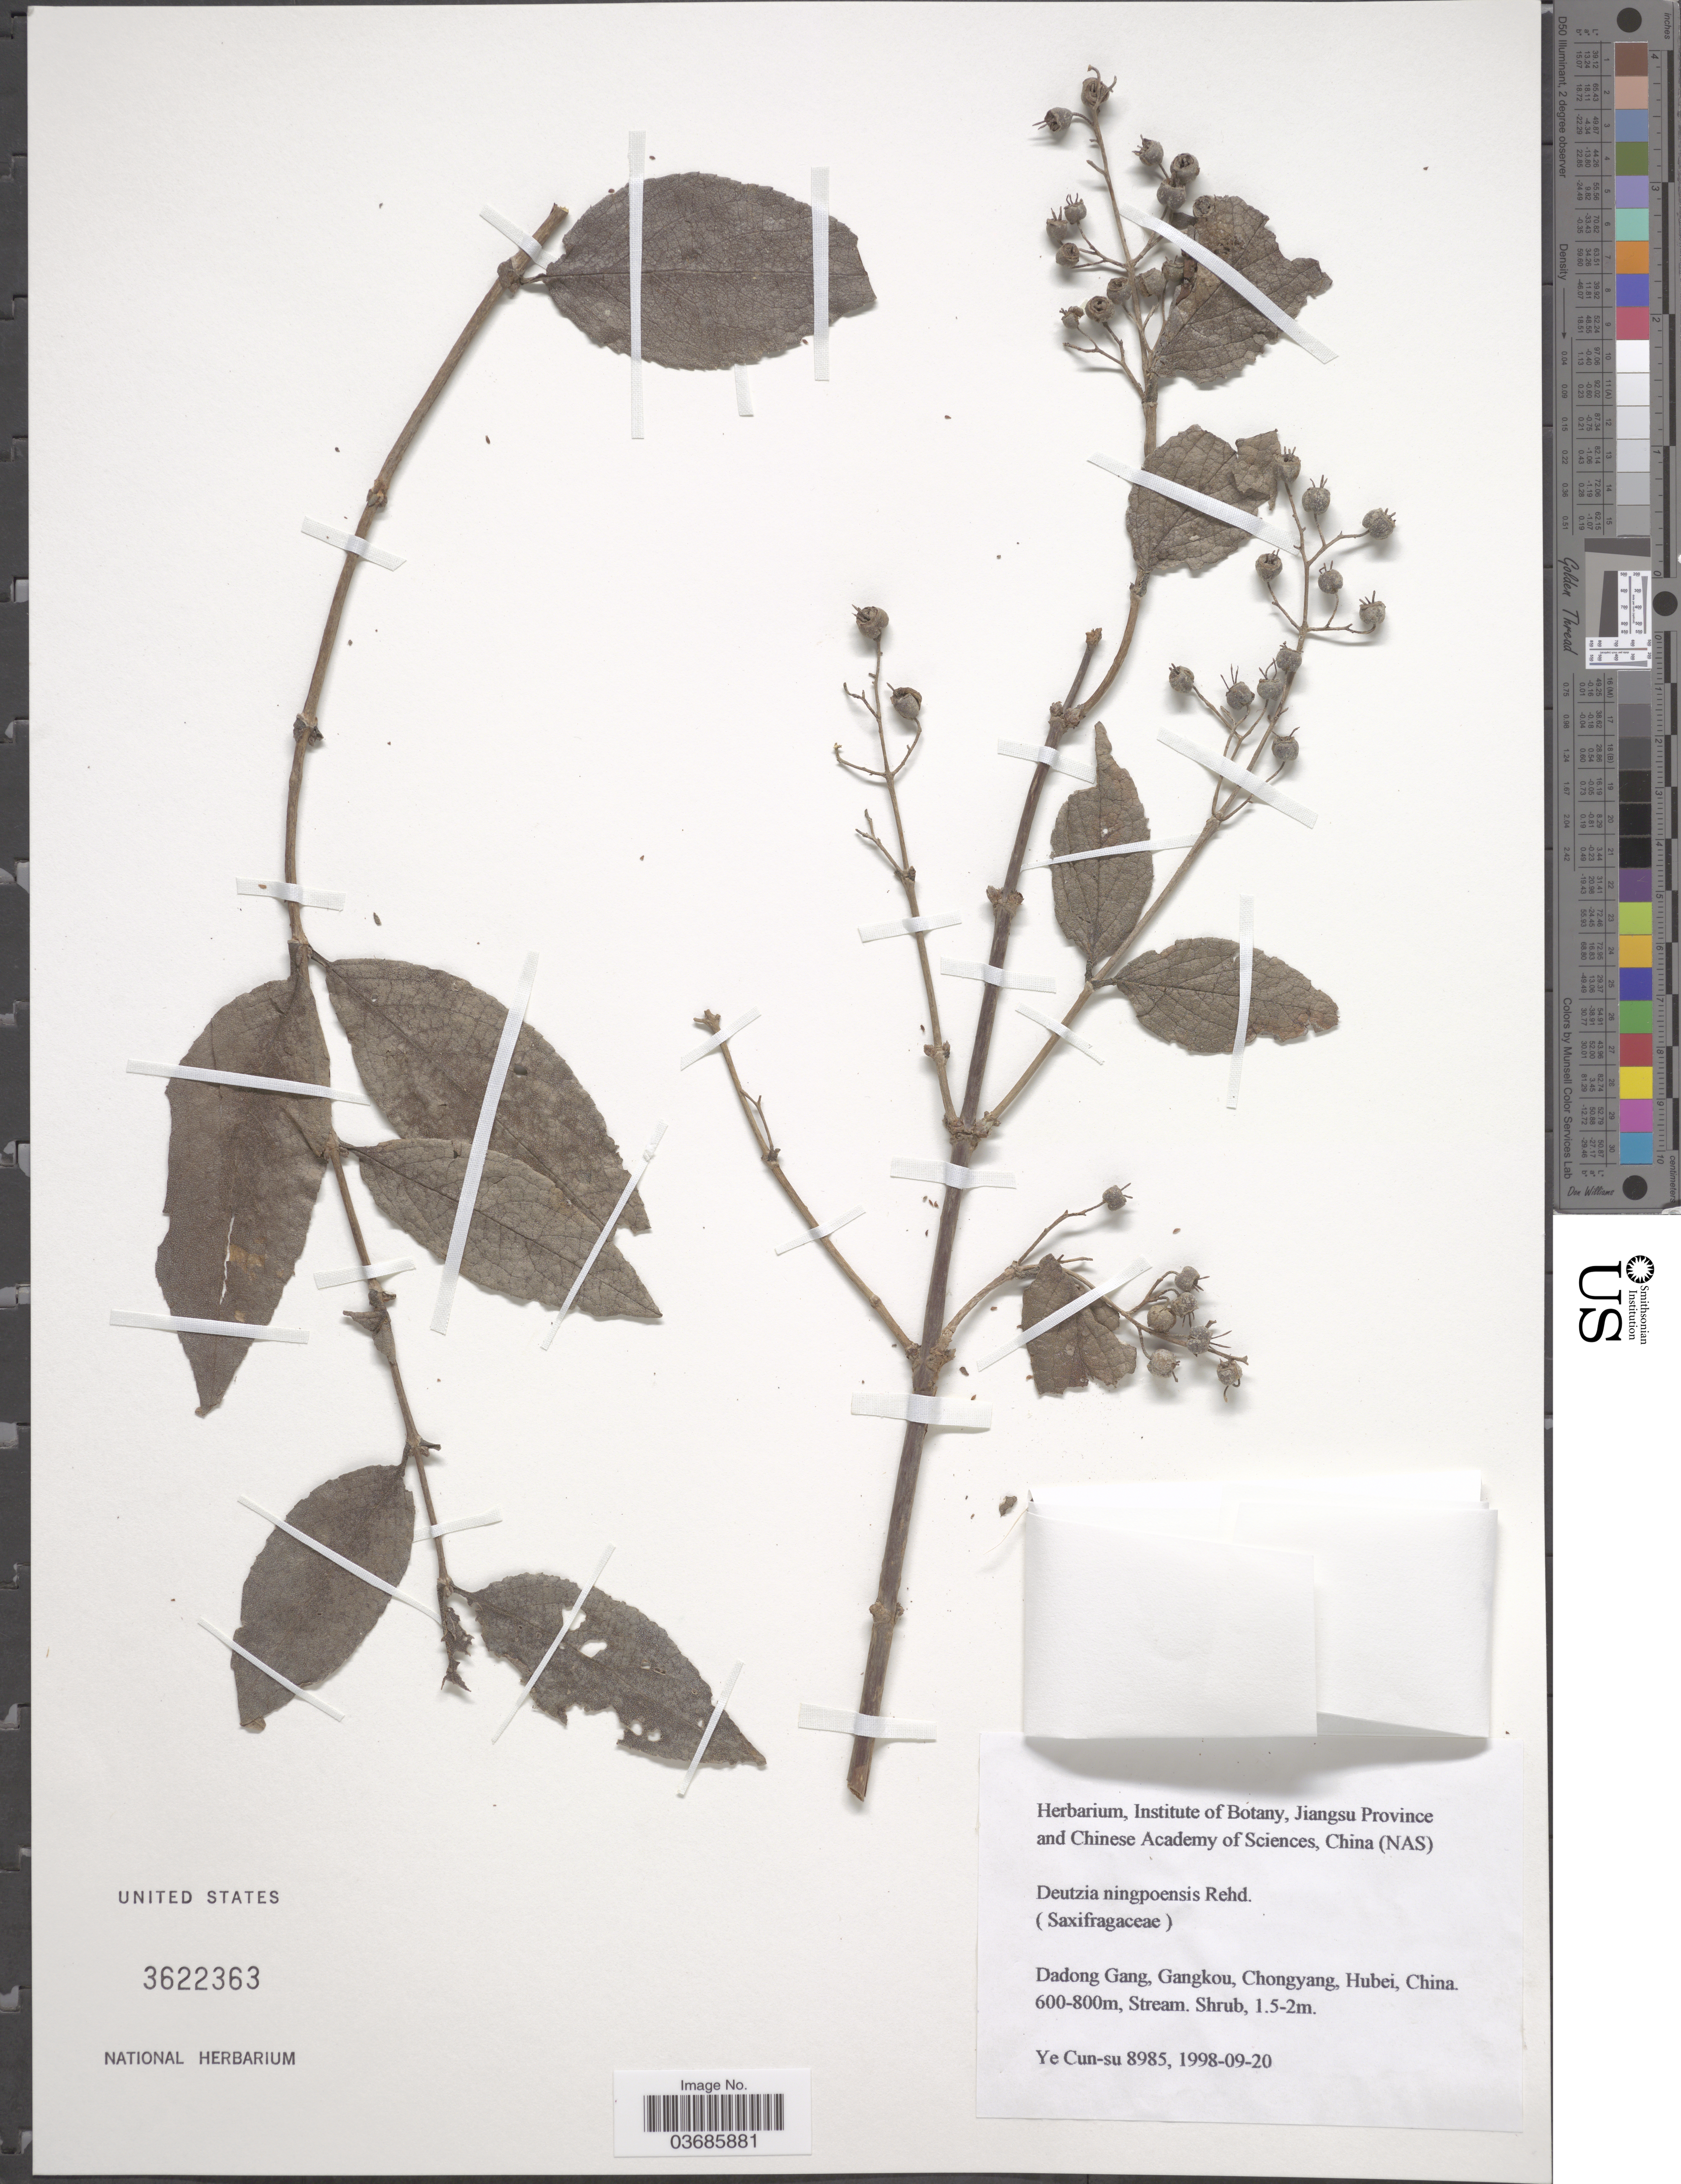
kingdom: Plantae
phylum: Tracheophyta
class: Magnoliopsida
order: Cornales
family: Hydrangeaceae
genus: Deutzia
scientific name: Deutzia ningpoensis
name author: Rehder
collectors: Ye Cun-su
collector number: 8985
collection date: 1998-09-20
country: China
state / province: Hubei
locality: Dadong Gang, Gangkou, Chongyang.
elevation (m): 600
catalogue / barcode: US 3622363